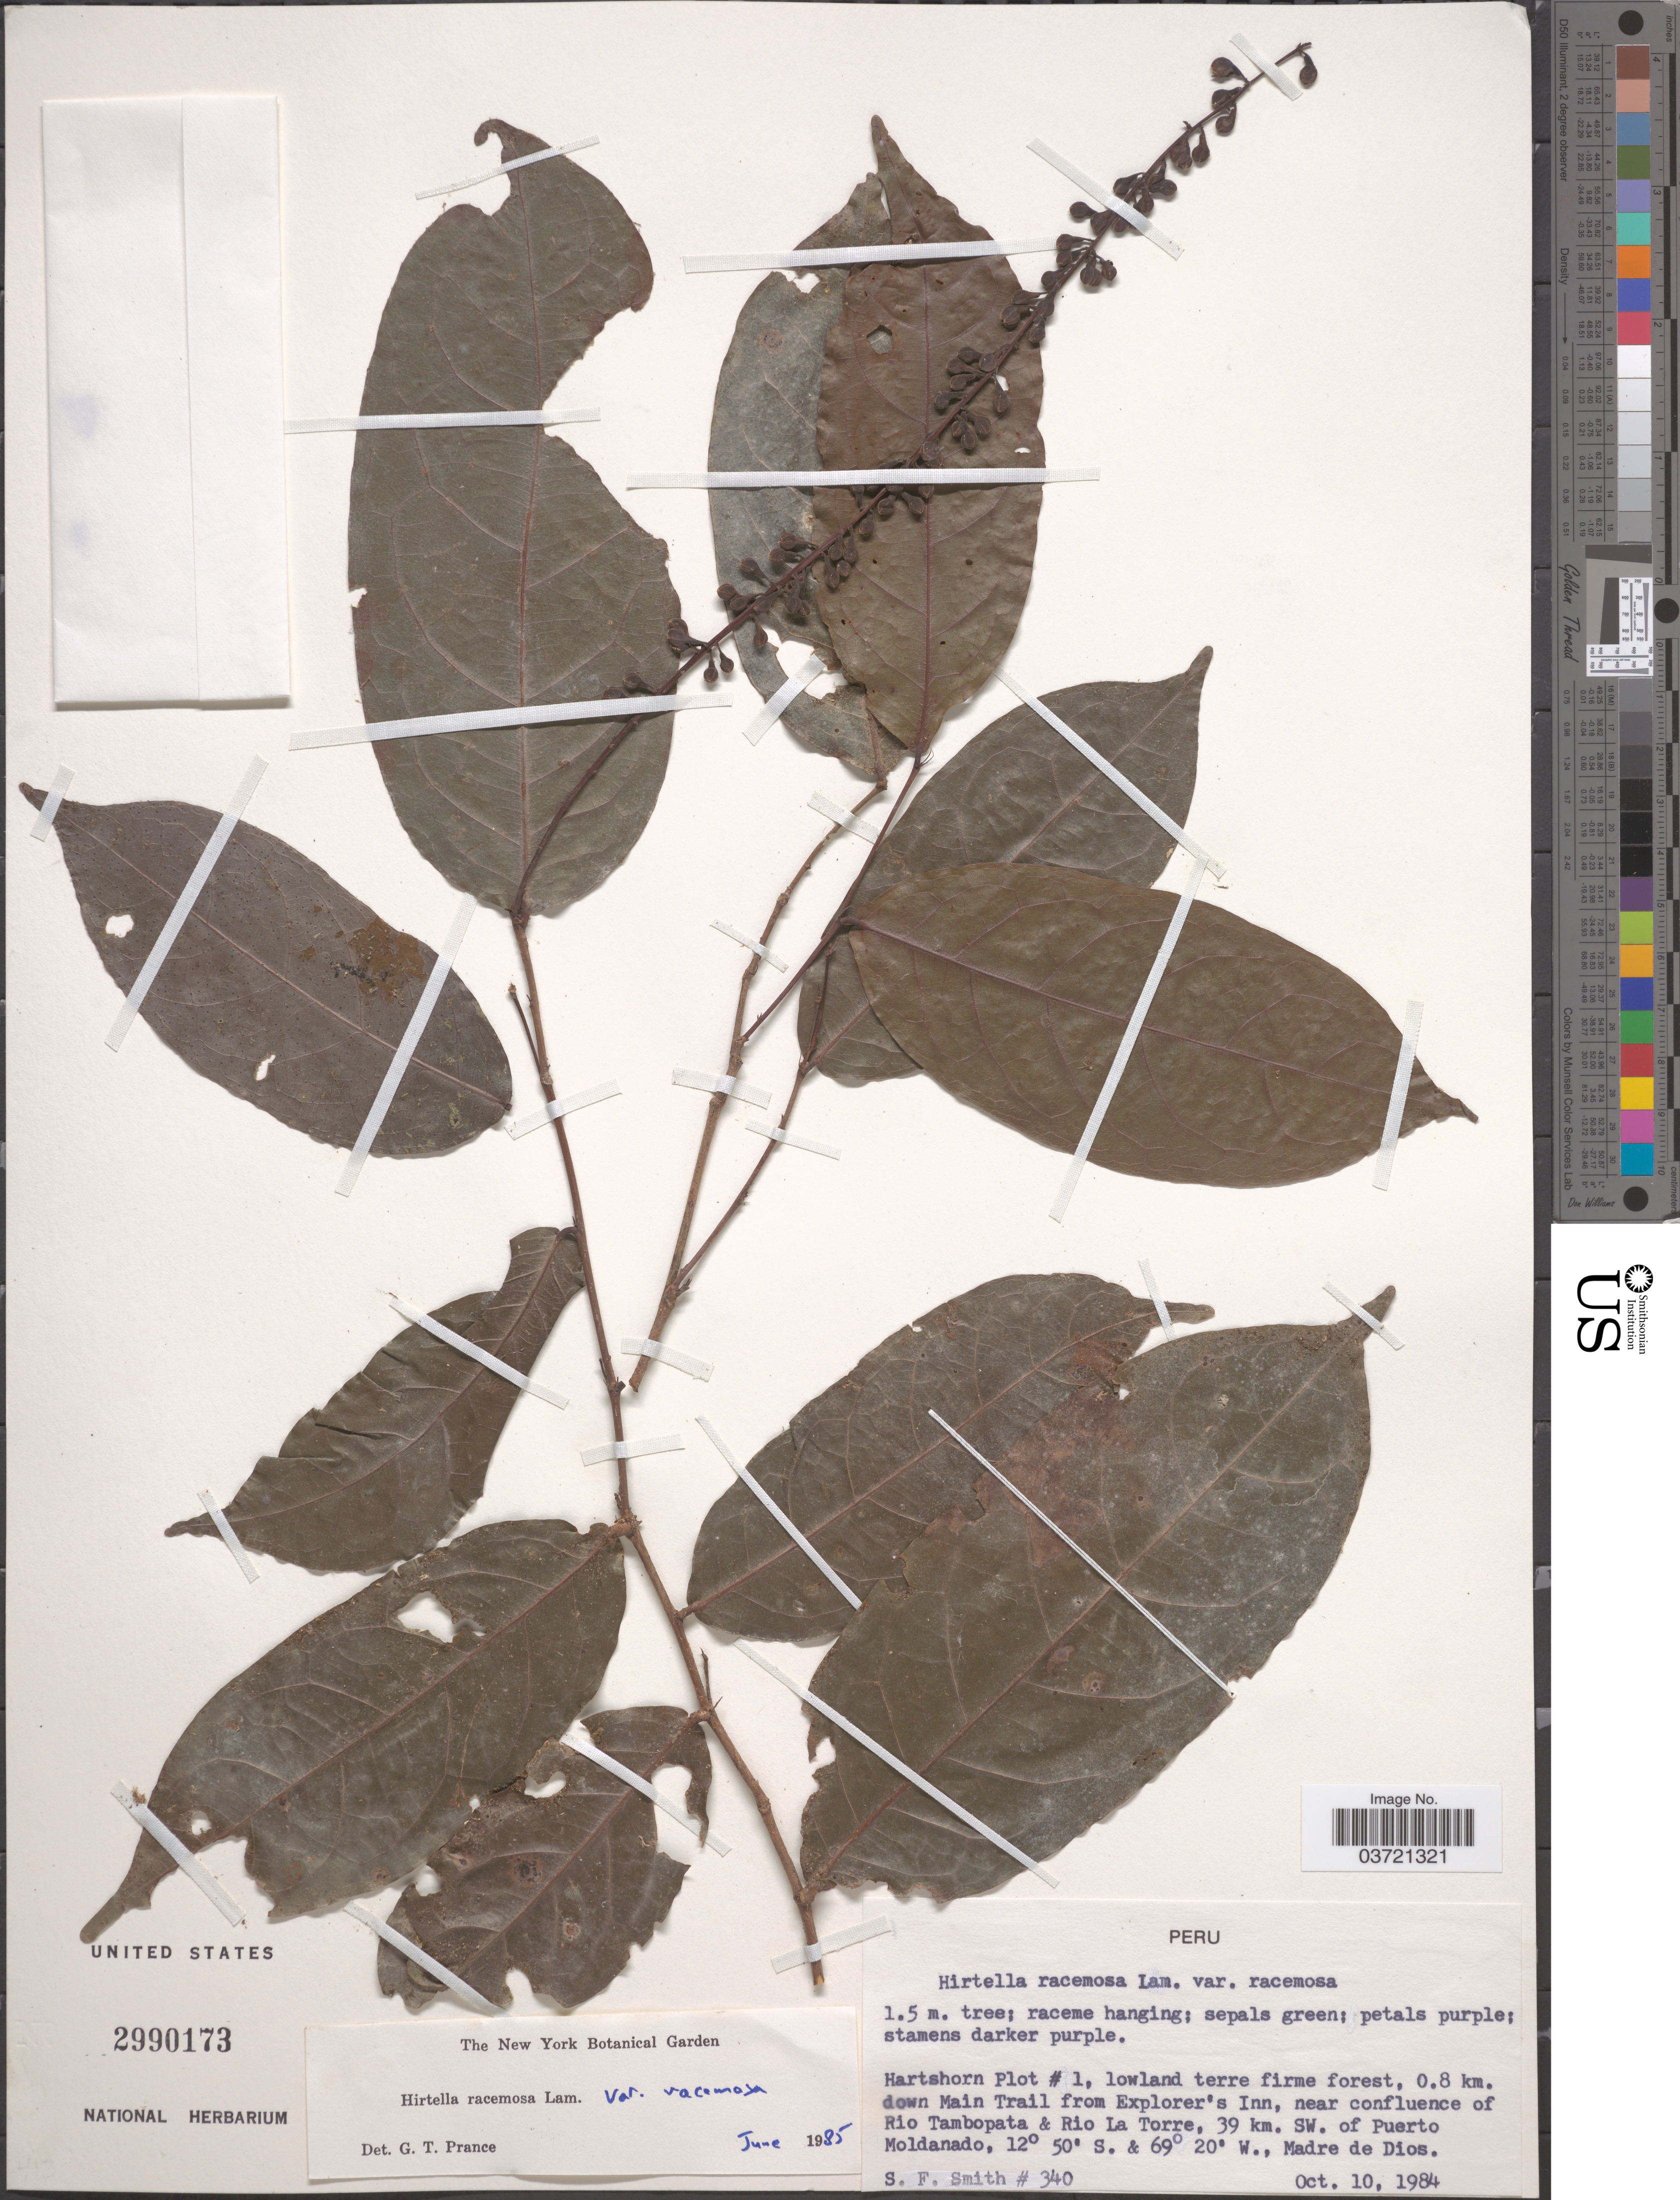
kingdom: Plantae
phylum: Tracheophyta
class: Magnoliopsida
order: Malpighiales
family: Chrysobalanaceae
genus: Hirtella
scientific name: Hirtella racemosa var. racemosa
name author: Lam.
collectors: S.F. Smith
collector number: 340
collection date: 1984-10-10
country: Peru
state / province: Madre de Dios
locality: Hartshorn Plot # 1, 0.8 km. down Main Trail from Explorer's Inn, near confluence of Rio Tambopata & Rio La Torre, 39 km. SW. of Puerto Moldanado.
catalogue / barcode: US 2990173